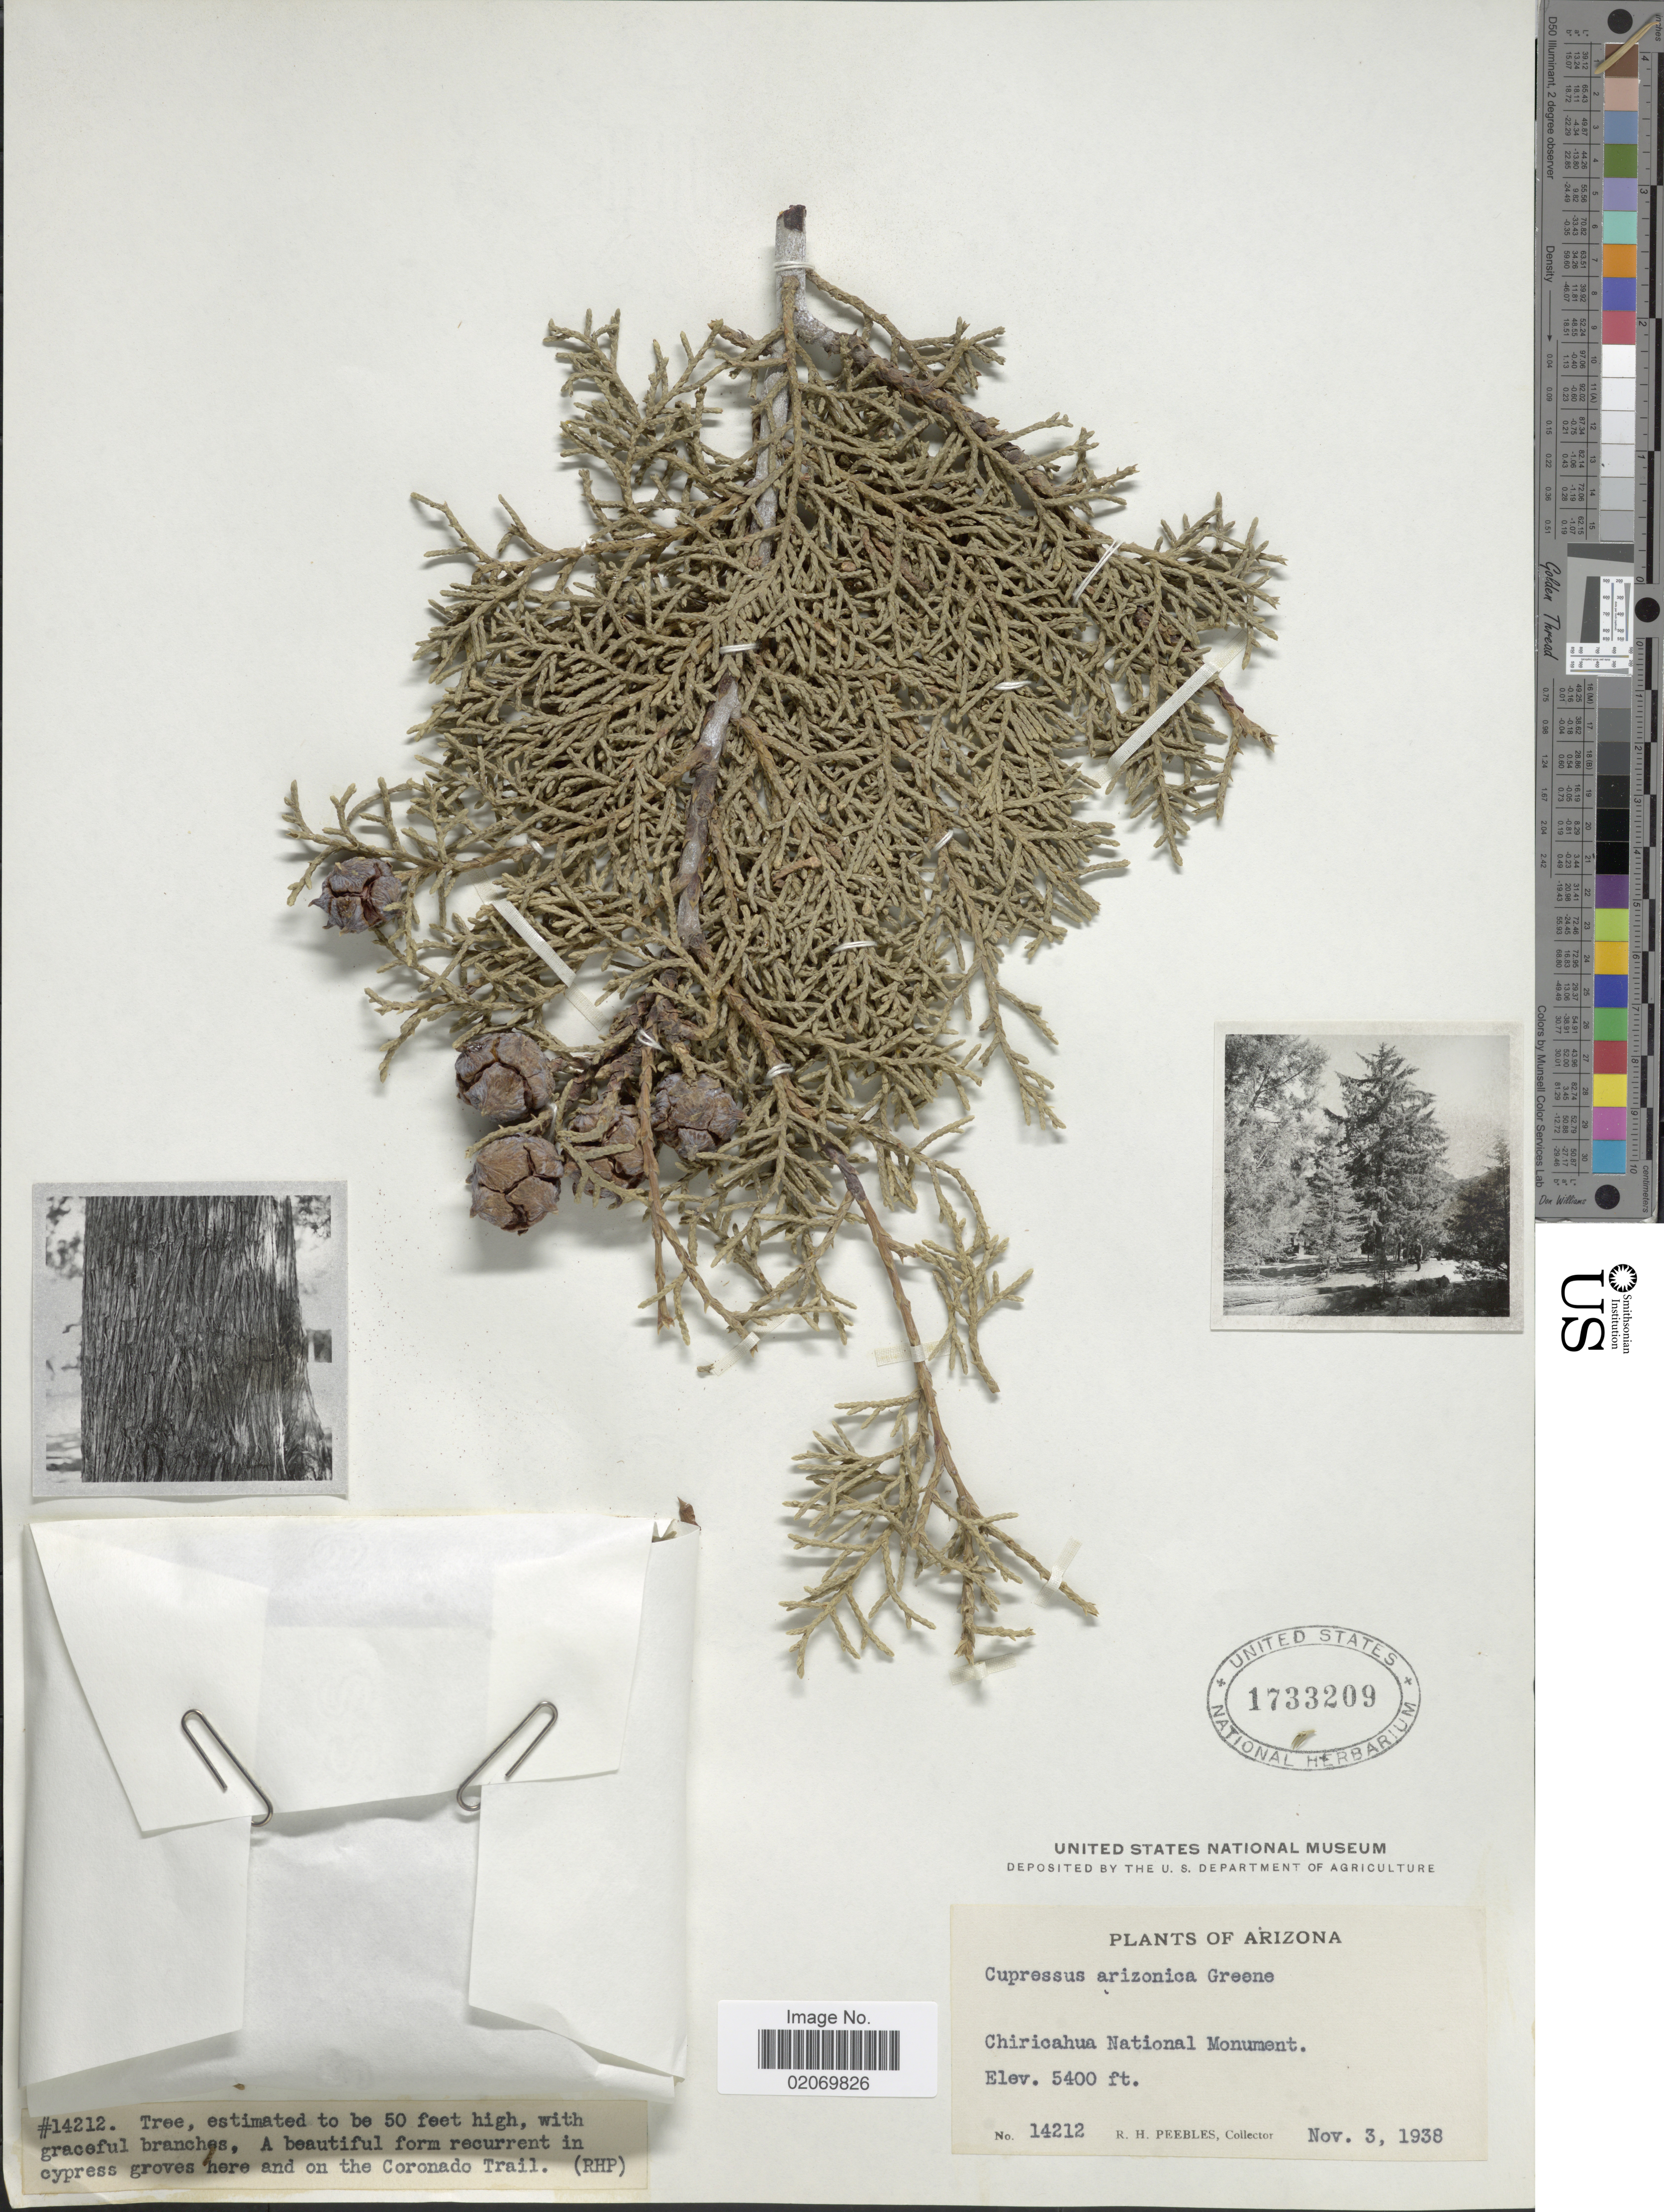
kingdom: Plantae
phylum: Tracheophyta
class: Pinopsida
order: Pinales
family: Cupressaceae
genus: Hesperocyparis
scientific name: Hesperocyparis arizonica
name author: (Greene) Bartel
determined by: (US) Smithsonian Institution - National Museum of Natural History - Department of Botany (UNITED STATES)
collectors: R. H. Peebles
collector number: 14212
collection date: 1938-11-03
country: United States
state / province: Arizona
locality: Chiricahua National Monument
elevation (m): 1646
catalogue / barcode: US 1733209